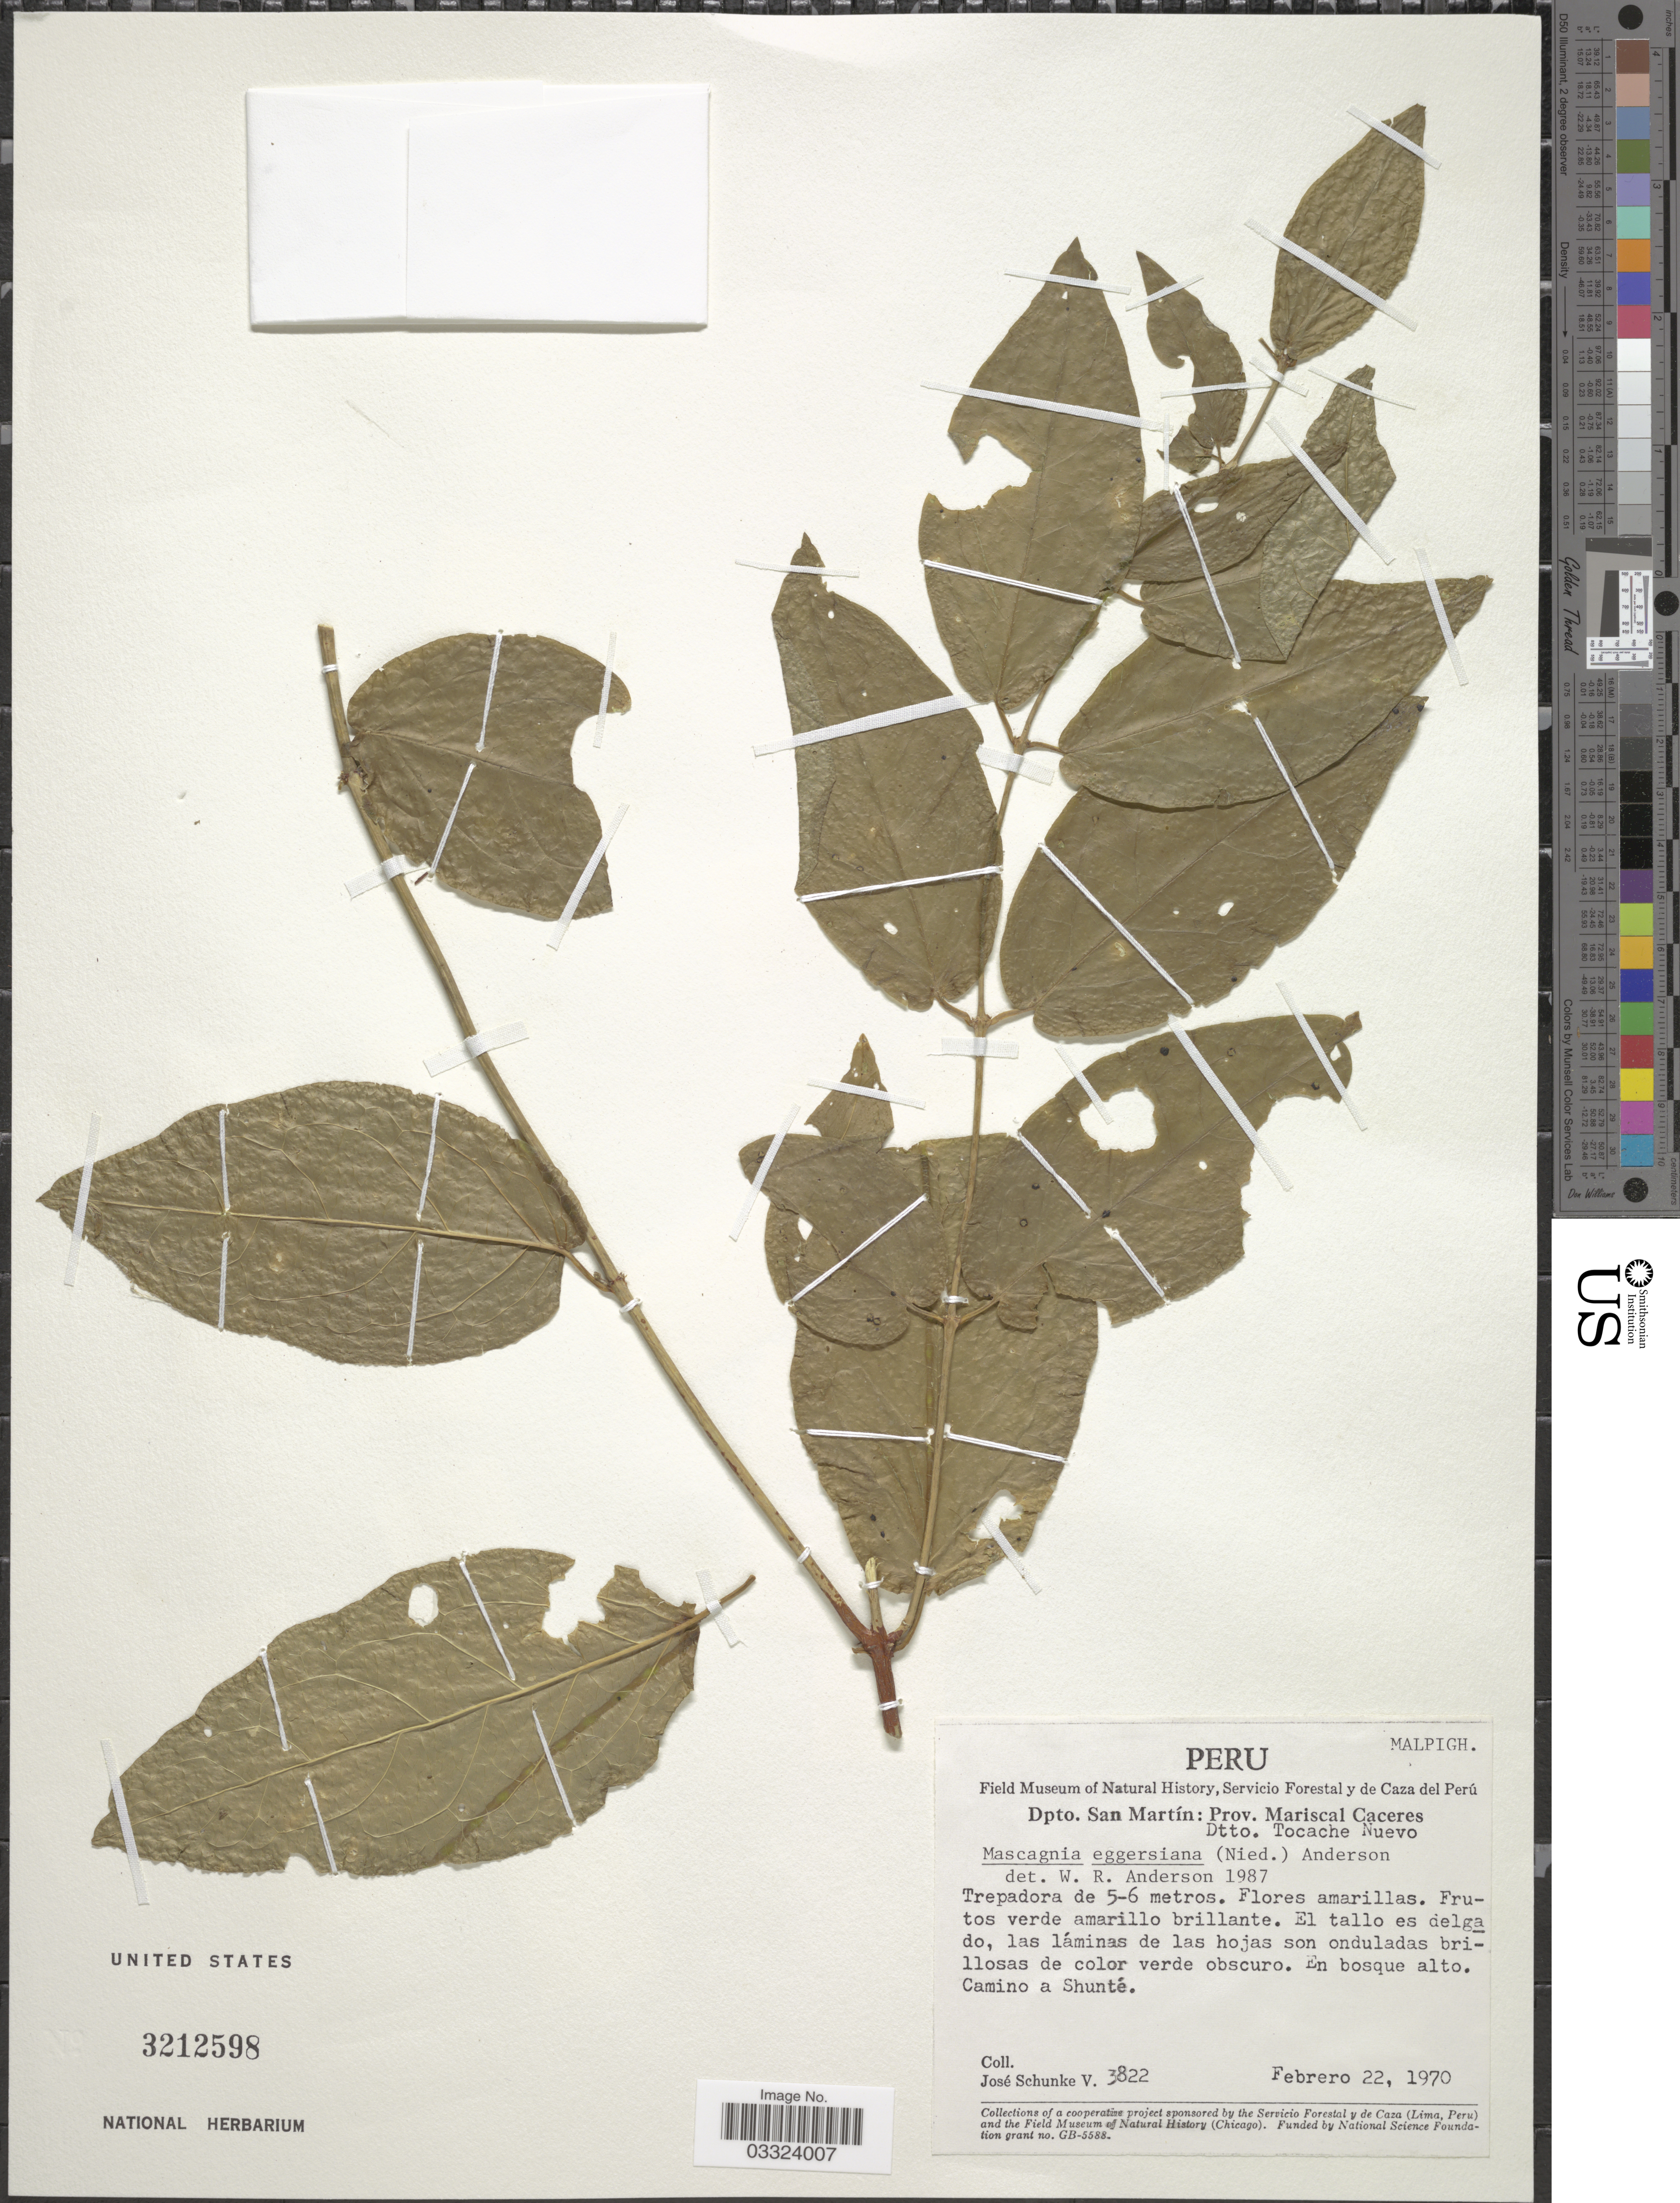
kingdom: Plantae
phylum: Tracheophyta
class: Magnoliopsida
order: Malpighiales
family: Malpighiaceae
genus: Mascagnia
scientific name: Mascagnia eggersiana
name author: (Nied.) W.R. Anderson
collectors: J. Schunke Vigo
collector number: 3822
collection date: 1970-02-22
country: Peru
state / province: San Martín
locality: Dpto. San Martín: Prov. Mariscal Caceres, Dtto. Tocache Nuevo, Camino a Schunté.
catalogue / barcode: US 3212598